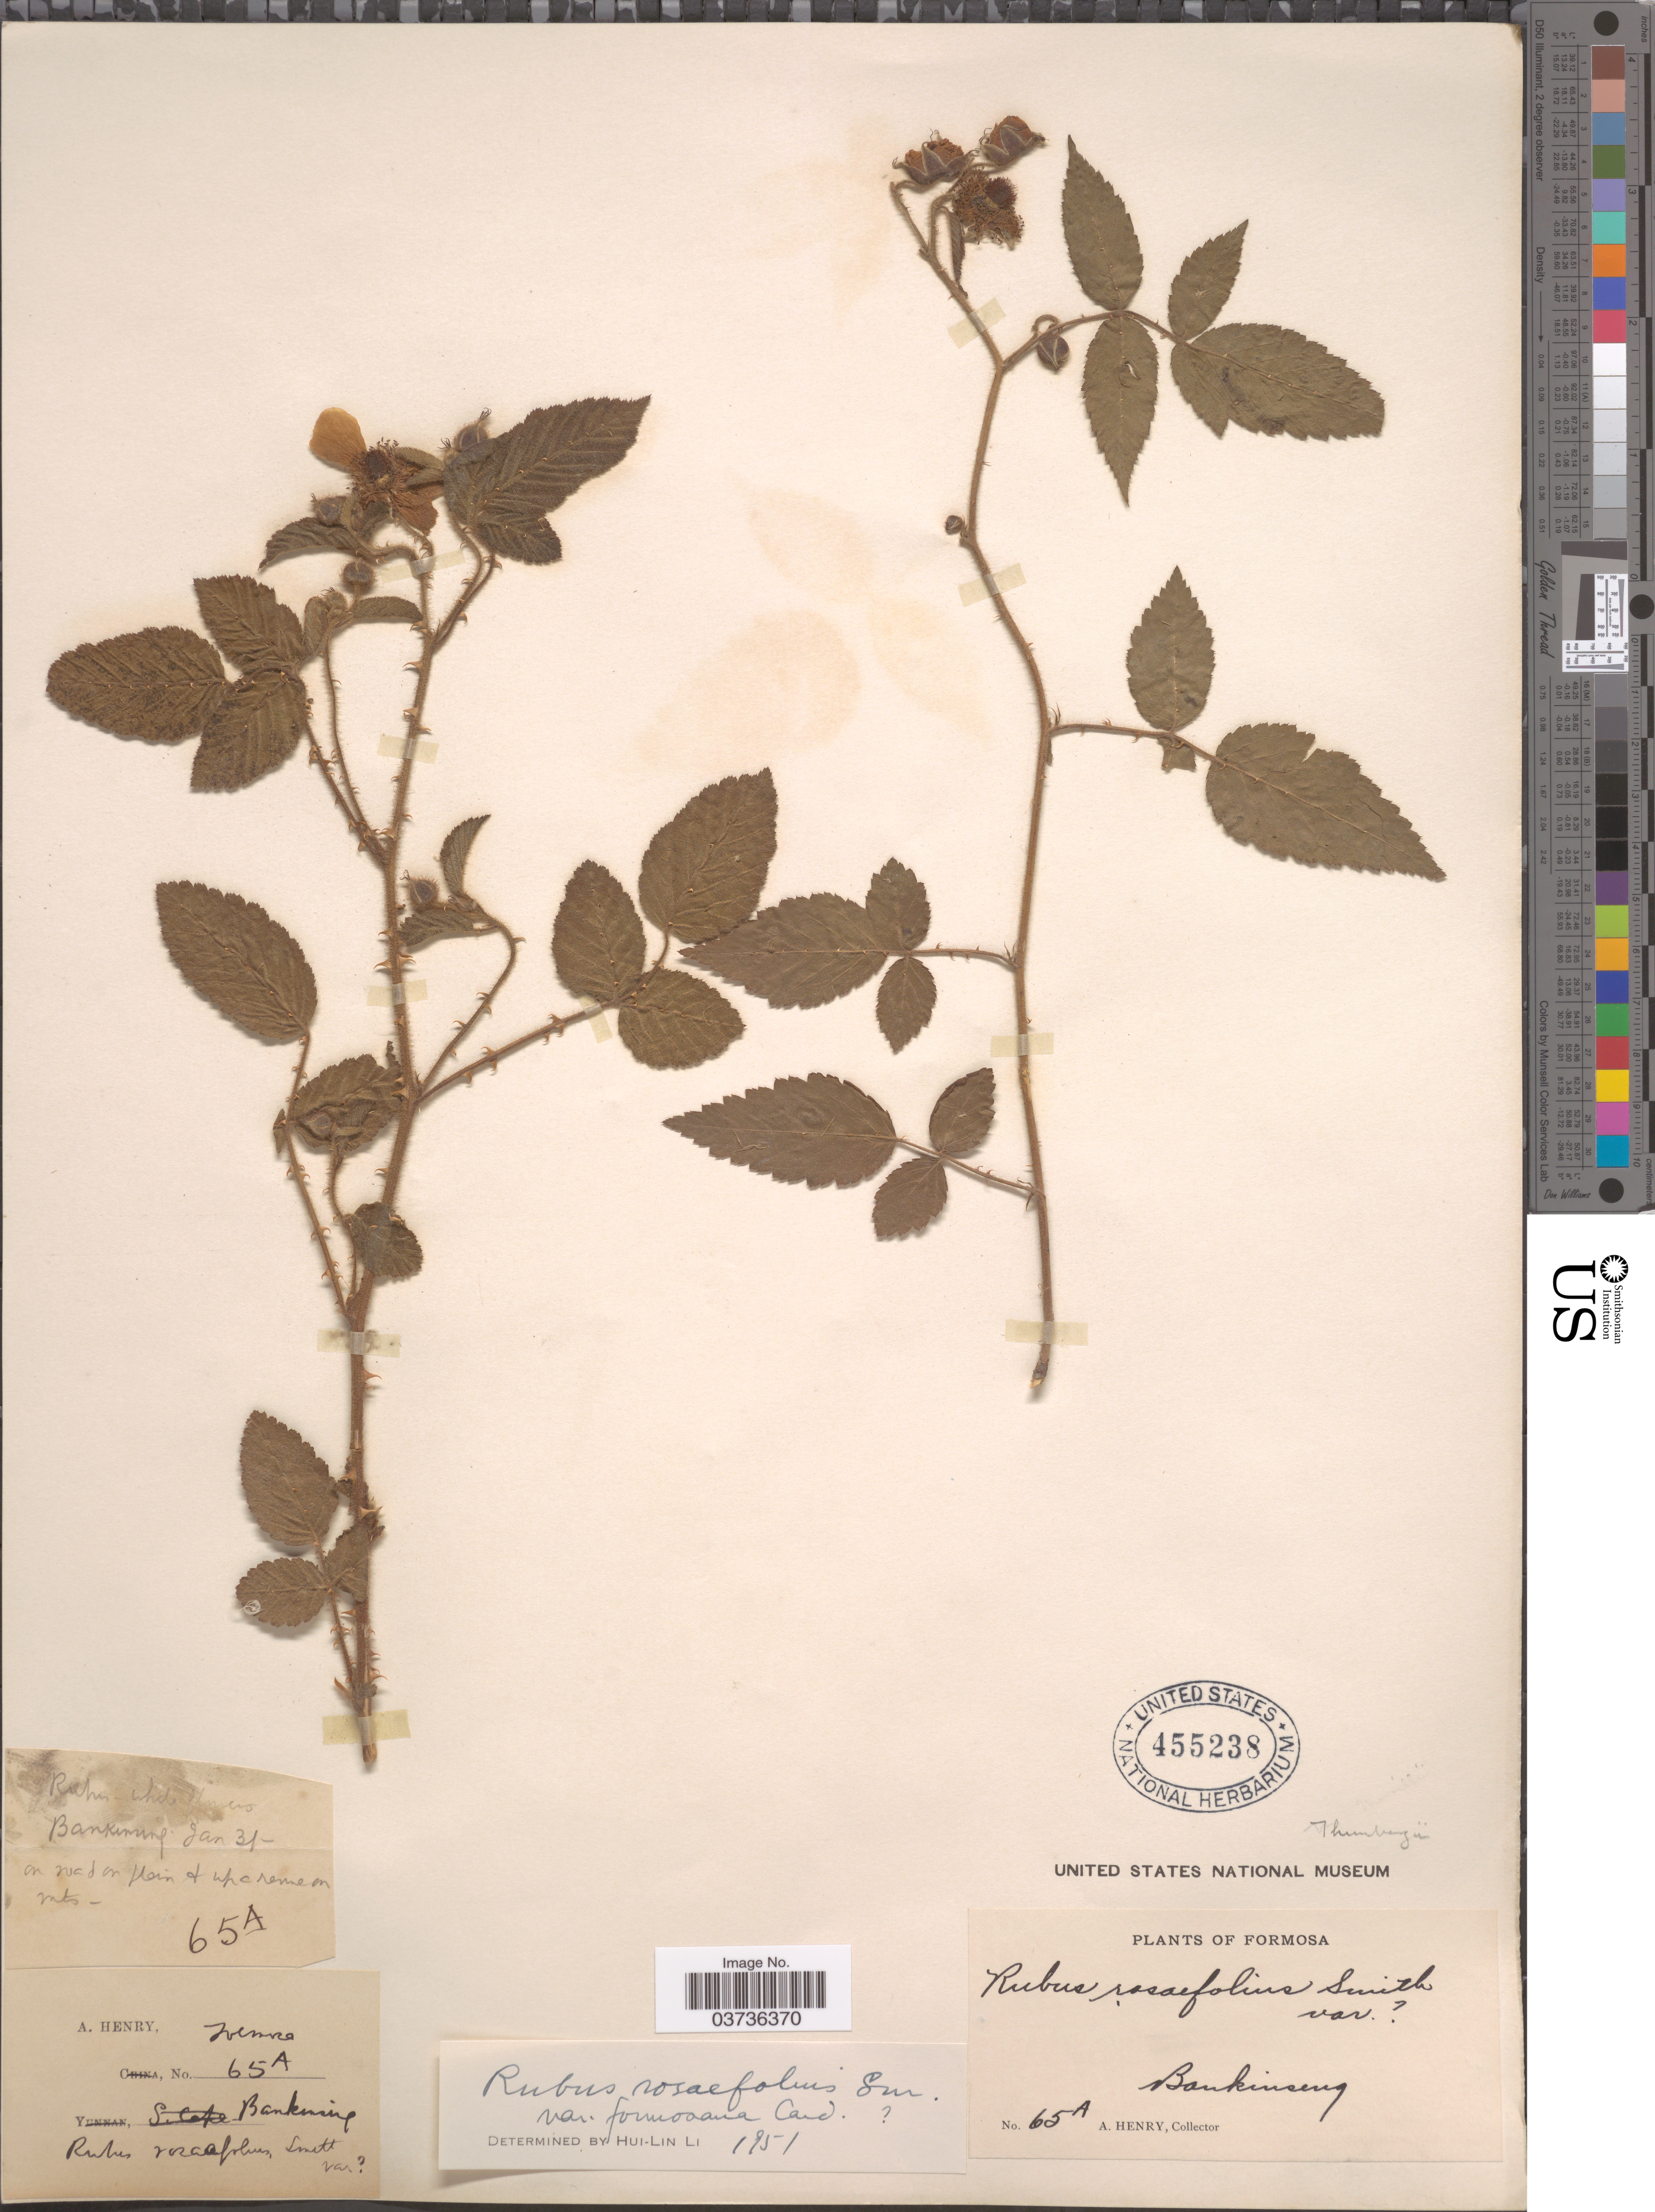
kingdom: Plantae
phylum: Tracheophyta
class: Magnoliopsida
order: Rosales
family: Rosaceae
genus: Rubus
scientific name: Rubus rosaefolius var. formosanus Cardot ined.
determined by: Li, Hui-Lin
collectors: A. Henry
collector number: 65 A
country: Taiwan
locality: Formosa. Bankinseng.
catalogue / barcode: US 455238